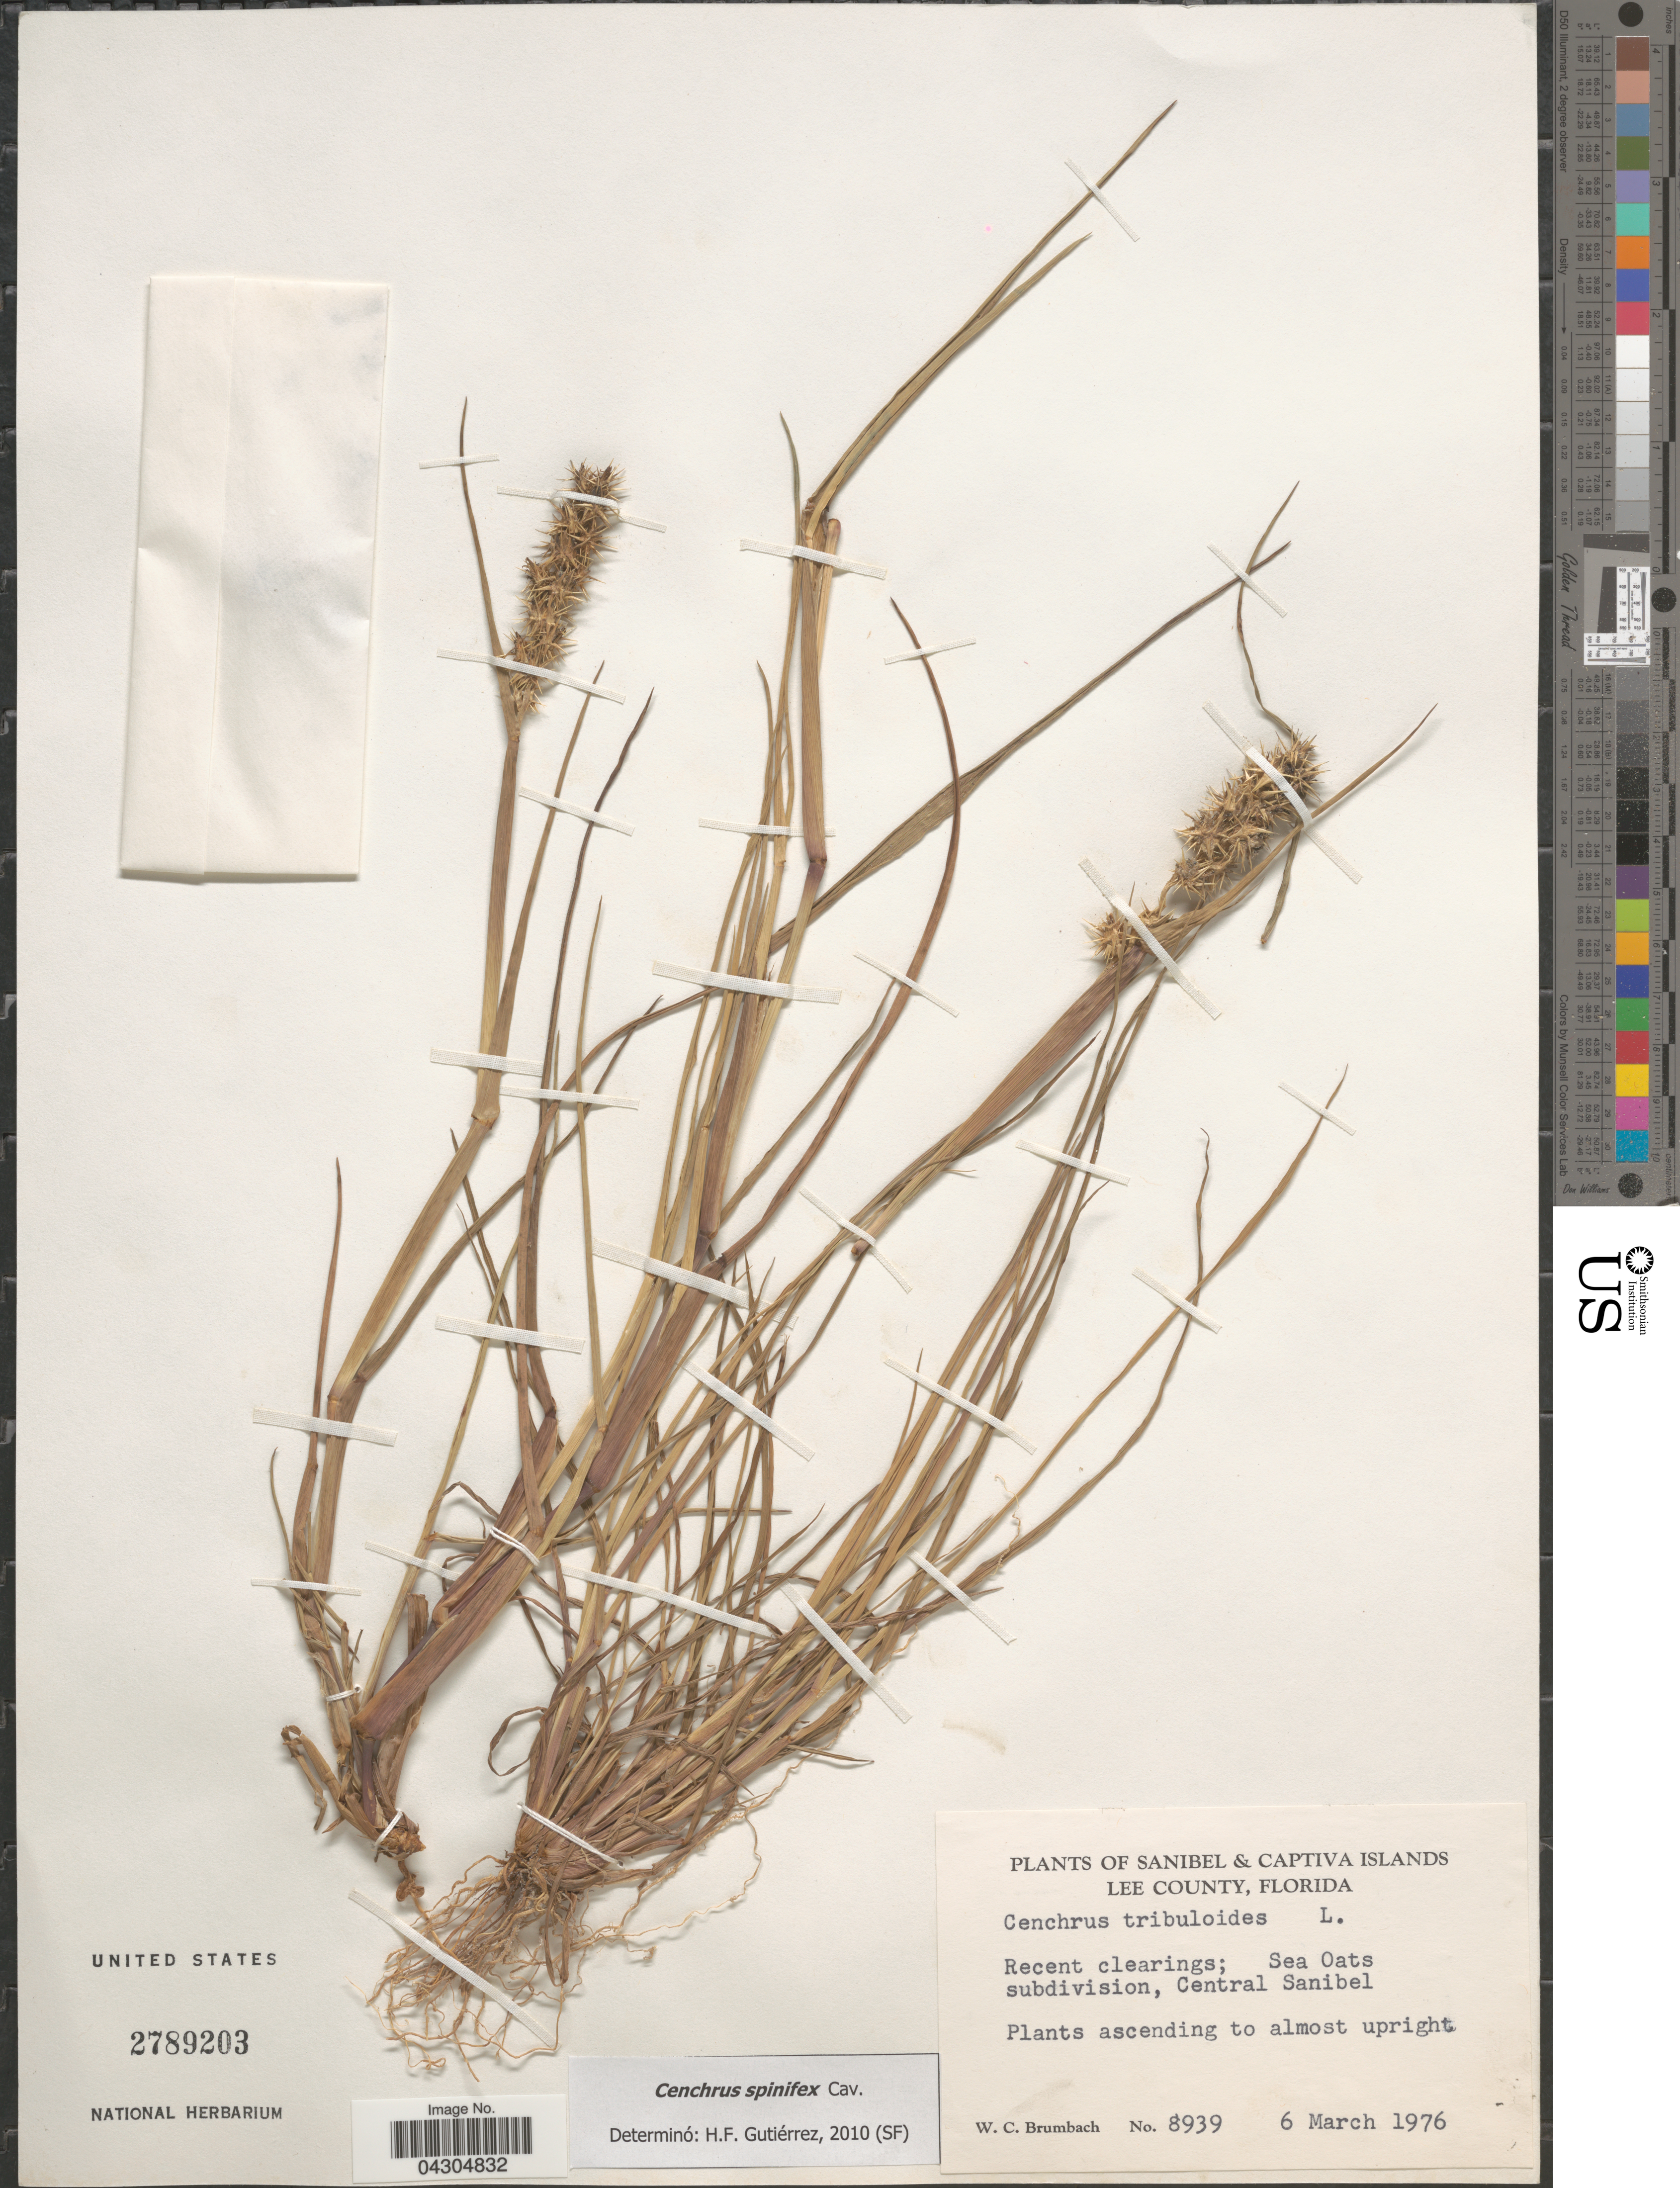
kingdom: Plantae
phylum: Tracheophyta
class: Liliopsida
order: Poales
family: Poaceae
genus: Cenchrus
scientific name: Cenchrus spinifex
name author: Cav.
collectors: W. C. Brumbach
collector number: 8939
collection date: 1976-03-06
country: United States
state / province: Florida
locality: Sanibel & Captiva Islands. Lee County. Sea Oats subdivision, Central Sanibel.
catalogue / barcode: US 2789203